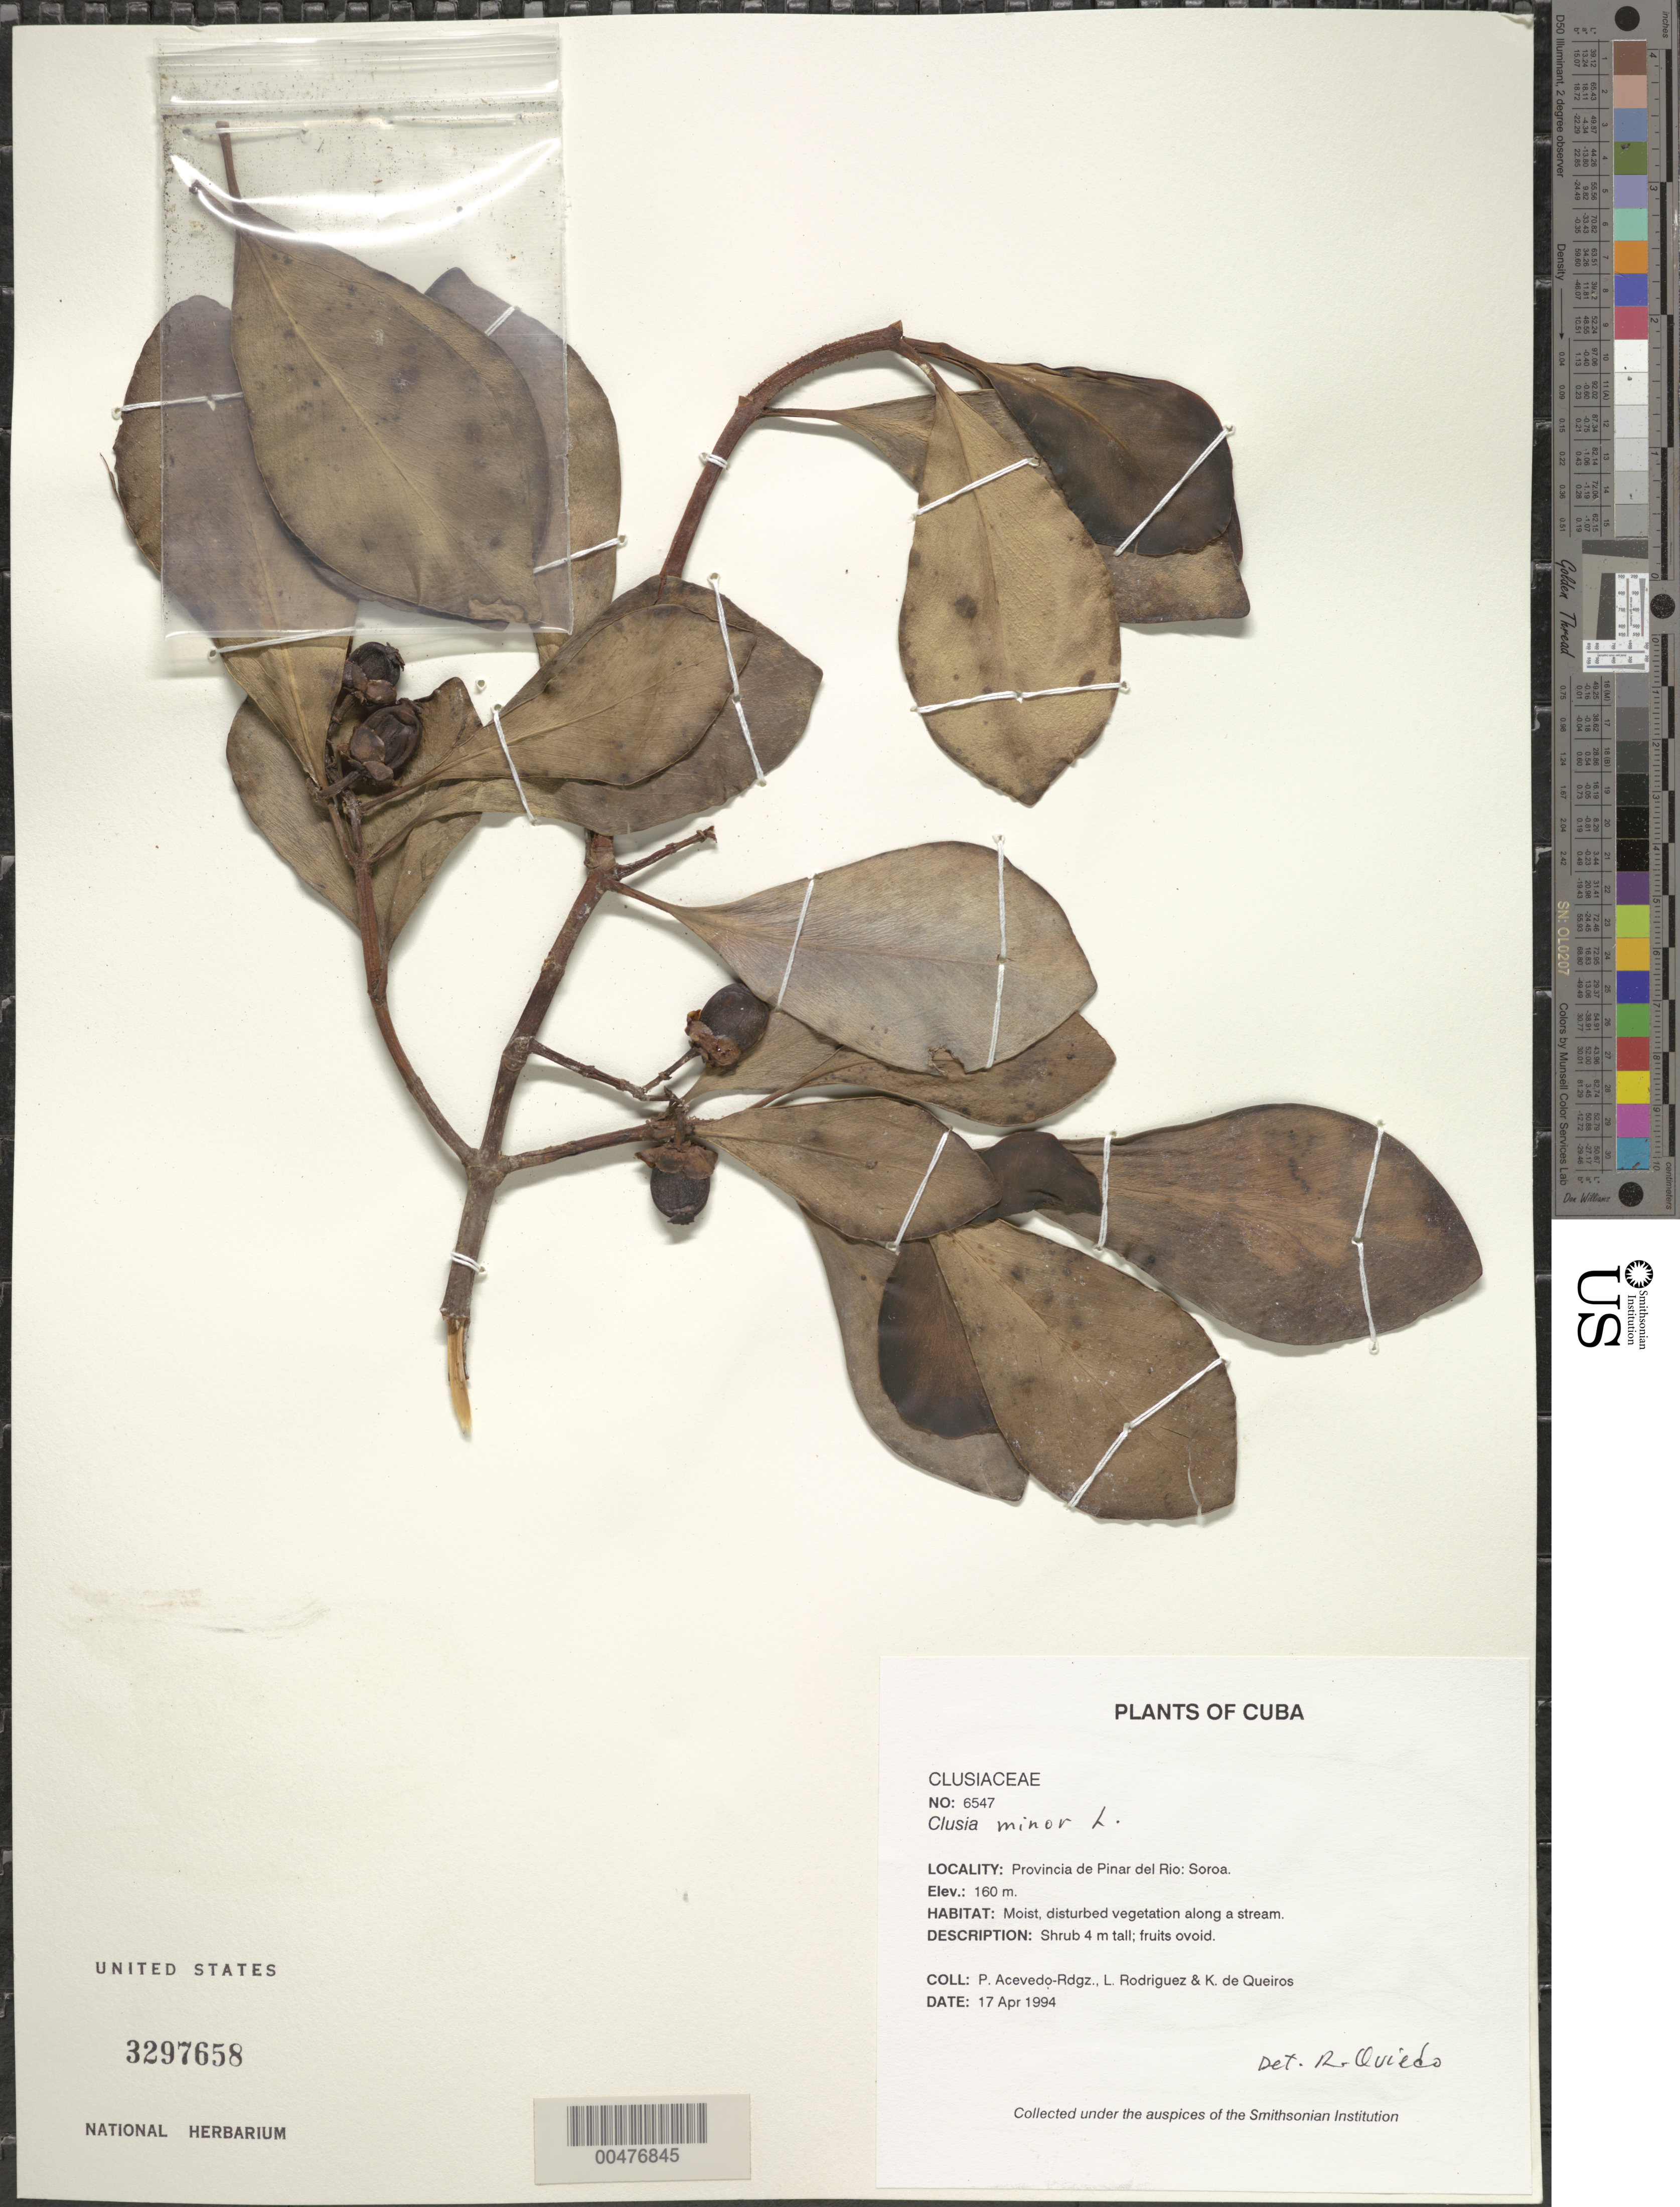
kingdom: Plantae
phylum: Tracheophyta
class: Magnoliopsida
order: Malpighiales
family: Clusiaceae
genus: Clusia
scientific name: Clusia minor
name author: L.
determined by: Oviedo, R.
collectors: P. Acevedo-Rodr., L. Rodriguez & K. De Queiroz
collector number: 6547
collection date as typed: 17 Apr 1994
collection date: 1994-04-17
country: Cuba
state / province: Matanzas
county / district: Municipio de Ciénaga de Zapata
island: Cuba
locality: Approx. 10 km from Playa Larga, along the road going north towards Palpite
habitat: Recently disturbed area along seasonally flooded forest (swamp forest). Dry season.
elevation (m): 10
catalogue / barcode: US 3297658